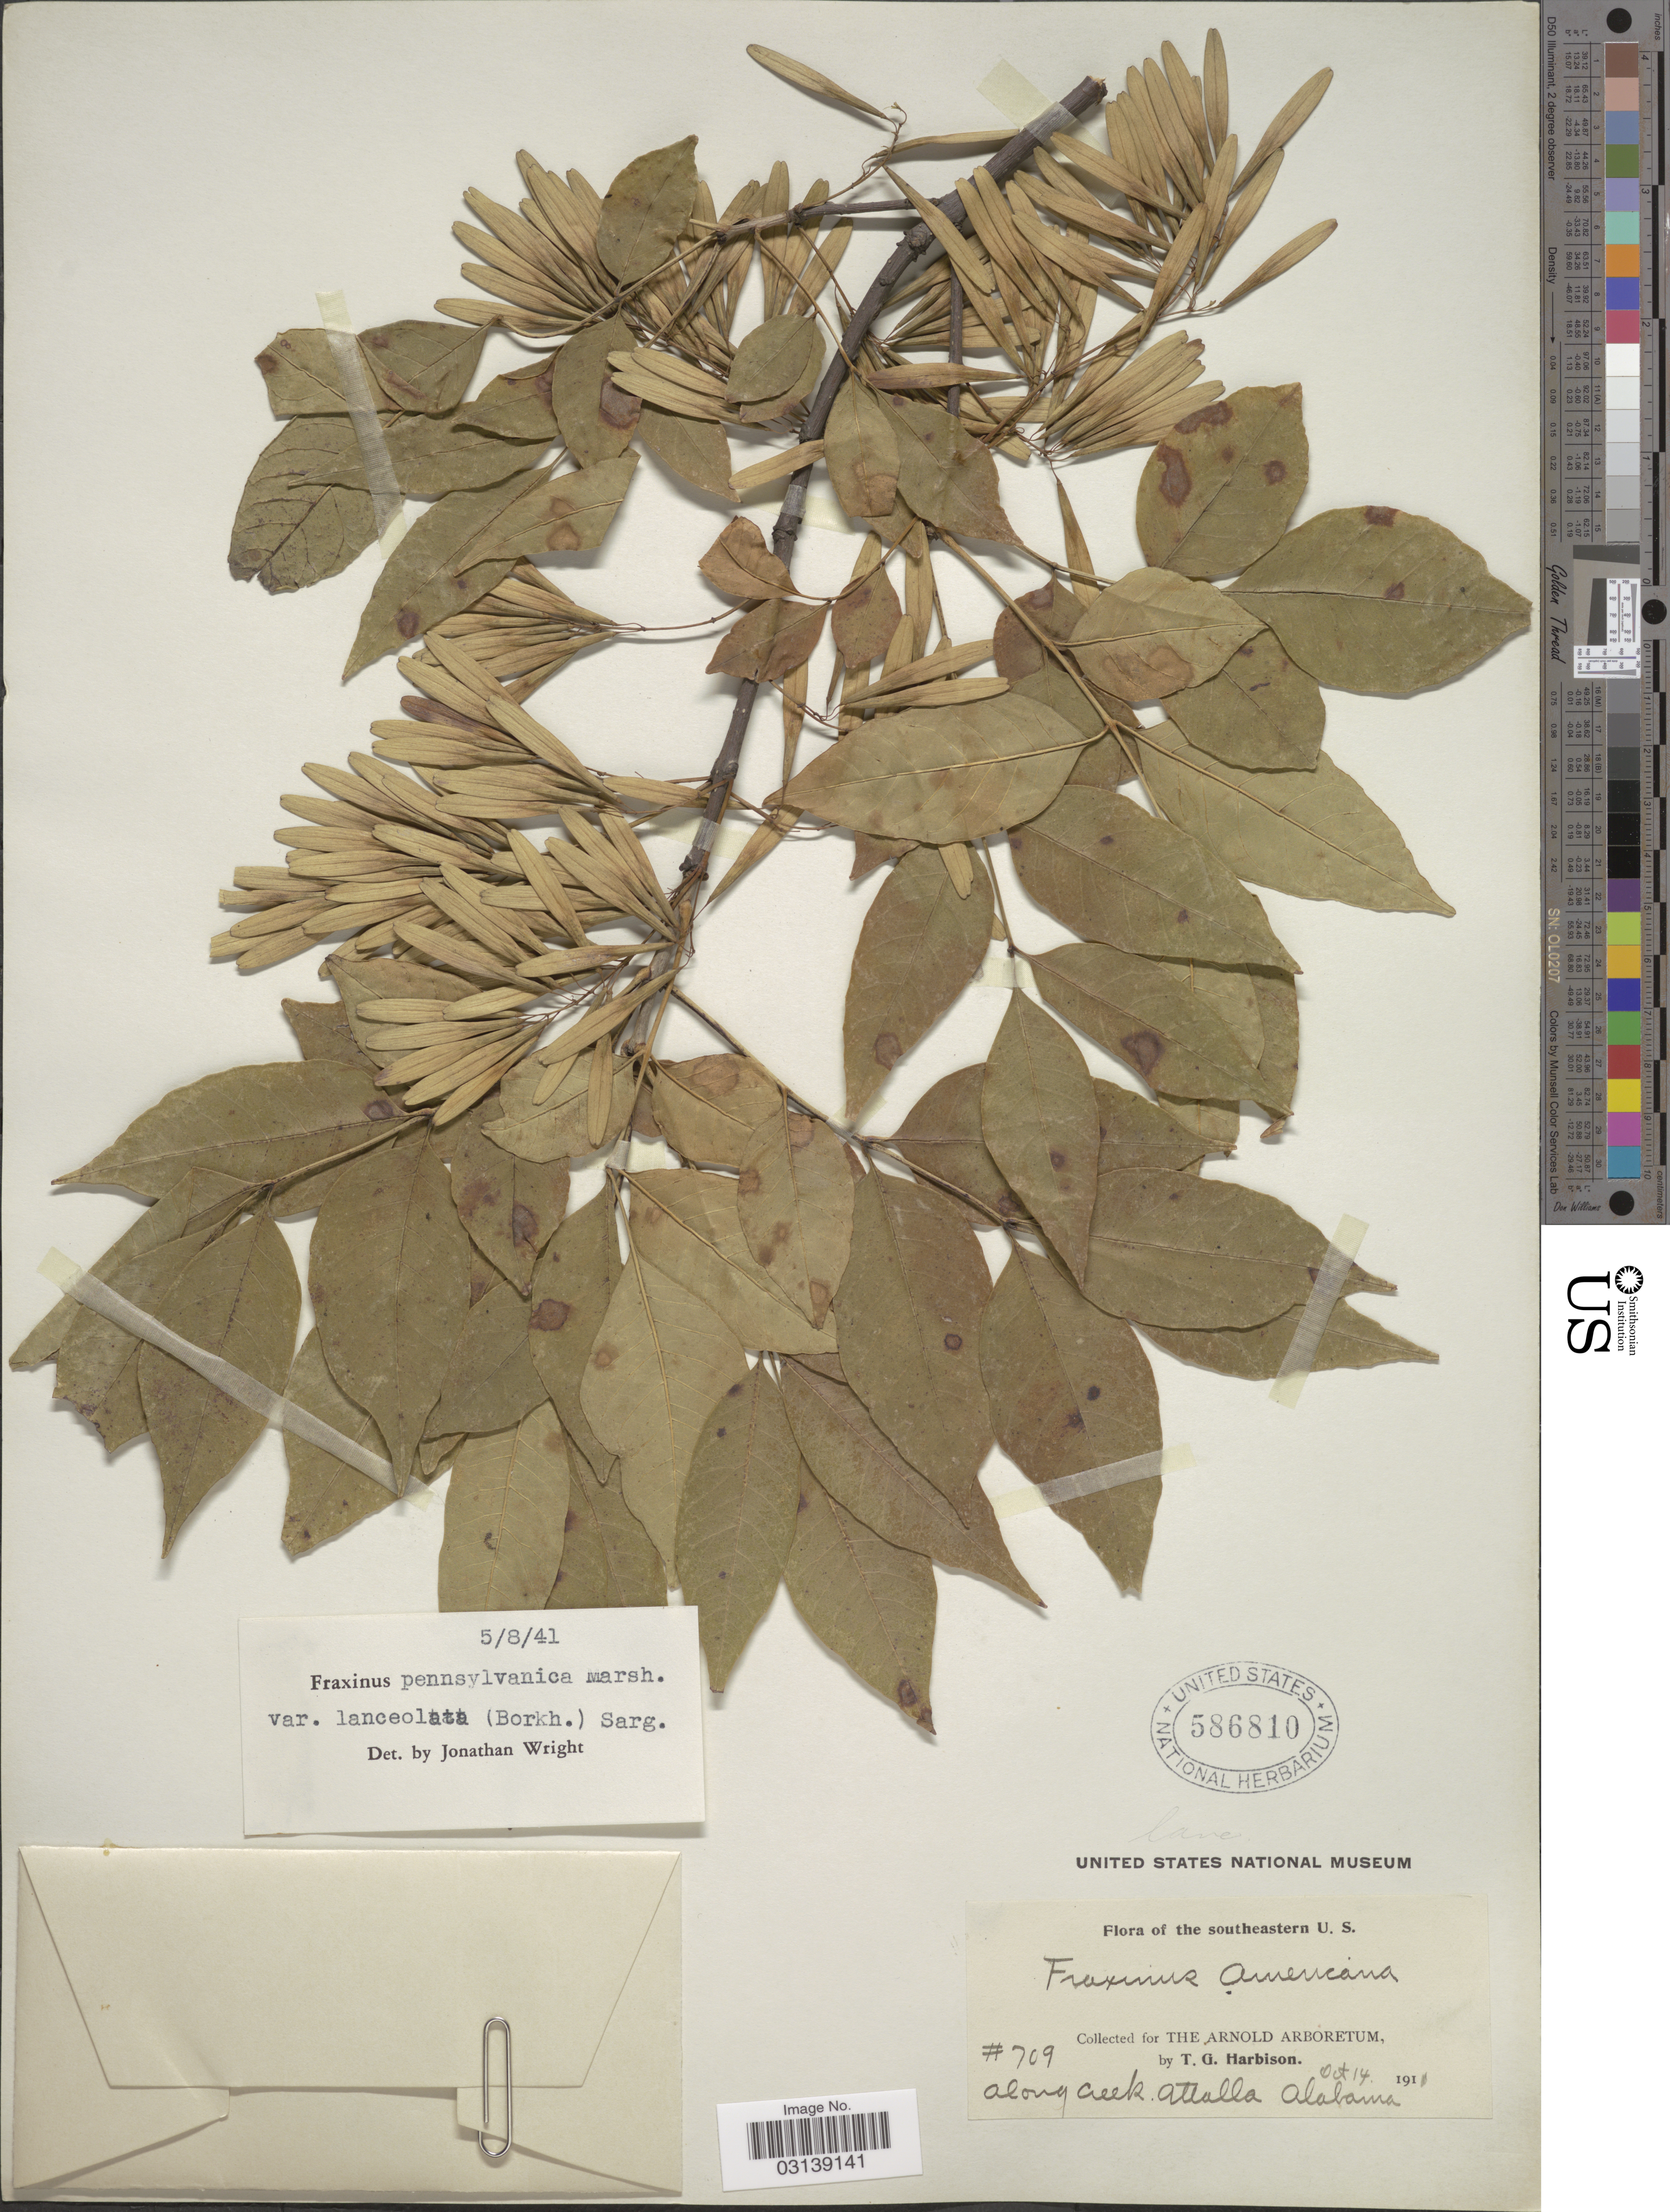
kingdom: Plantae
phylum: Tracheophyta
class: Magnoliopsida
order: Lamiales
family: Oleaceae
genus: Fraxinus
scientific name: Fraxinus pennsylvanica var. lanceolata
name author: Sarg.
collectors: T. Harbison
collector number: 709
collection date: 1910-10-14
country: United States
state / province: Alabama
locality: Southeastern U.S. Along creek Attalla.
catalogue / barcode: US 586810